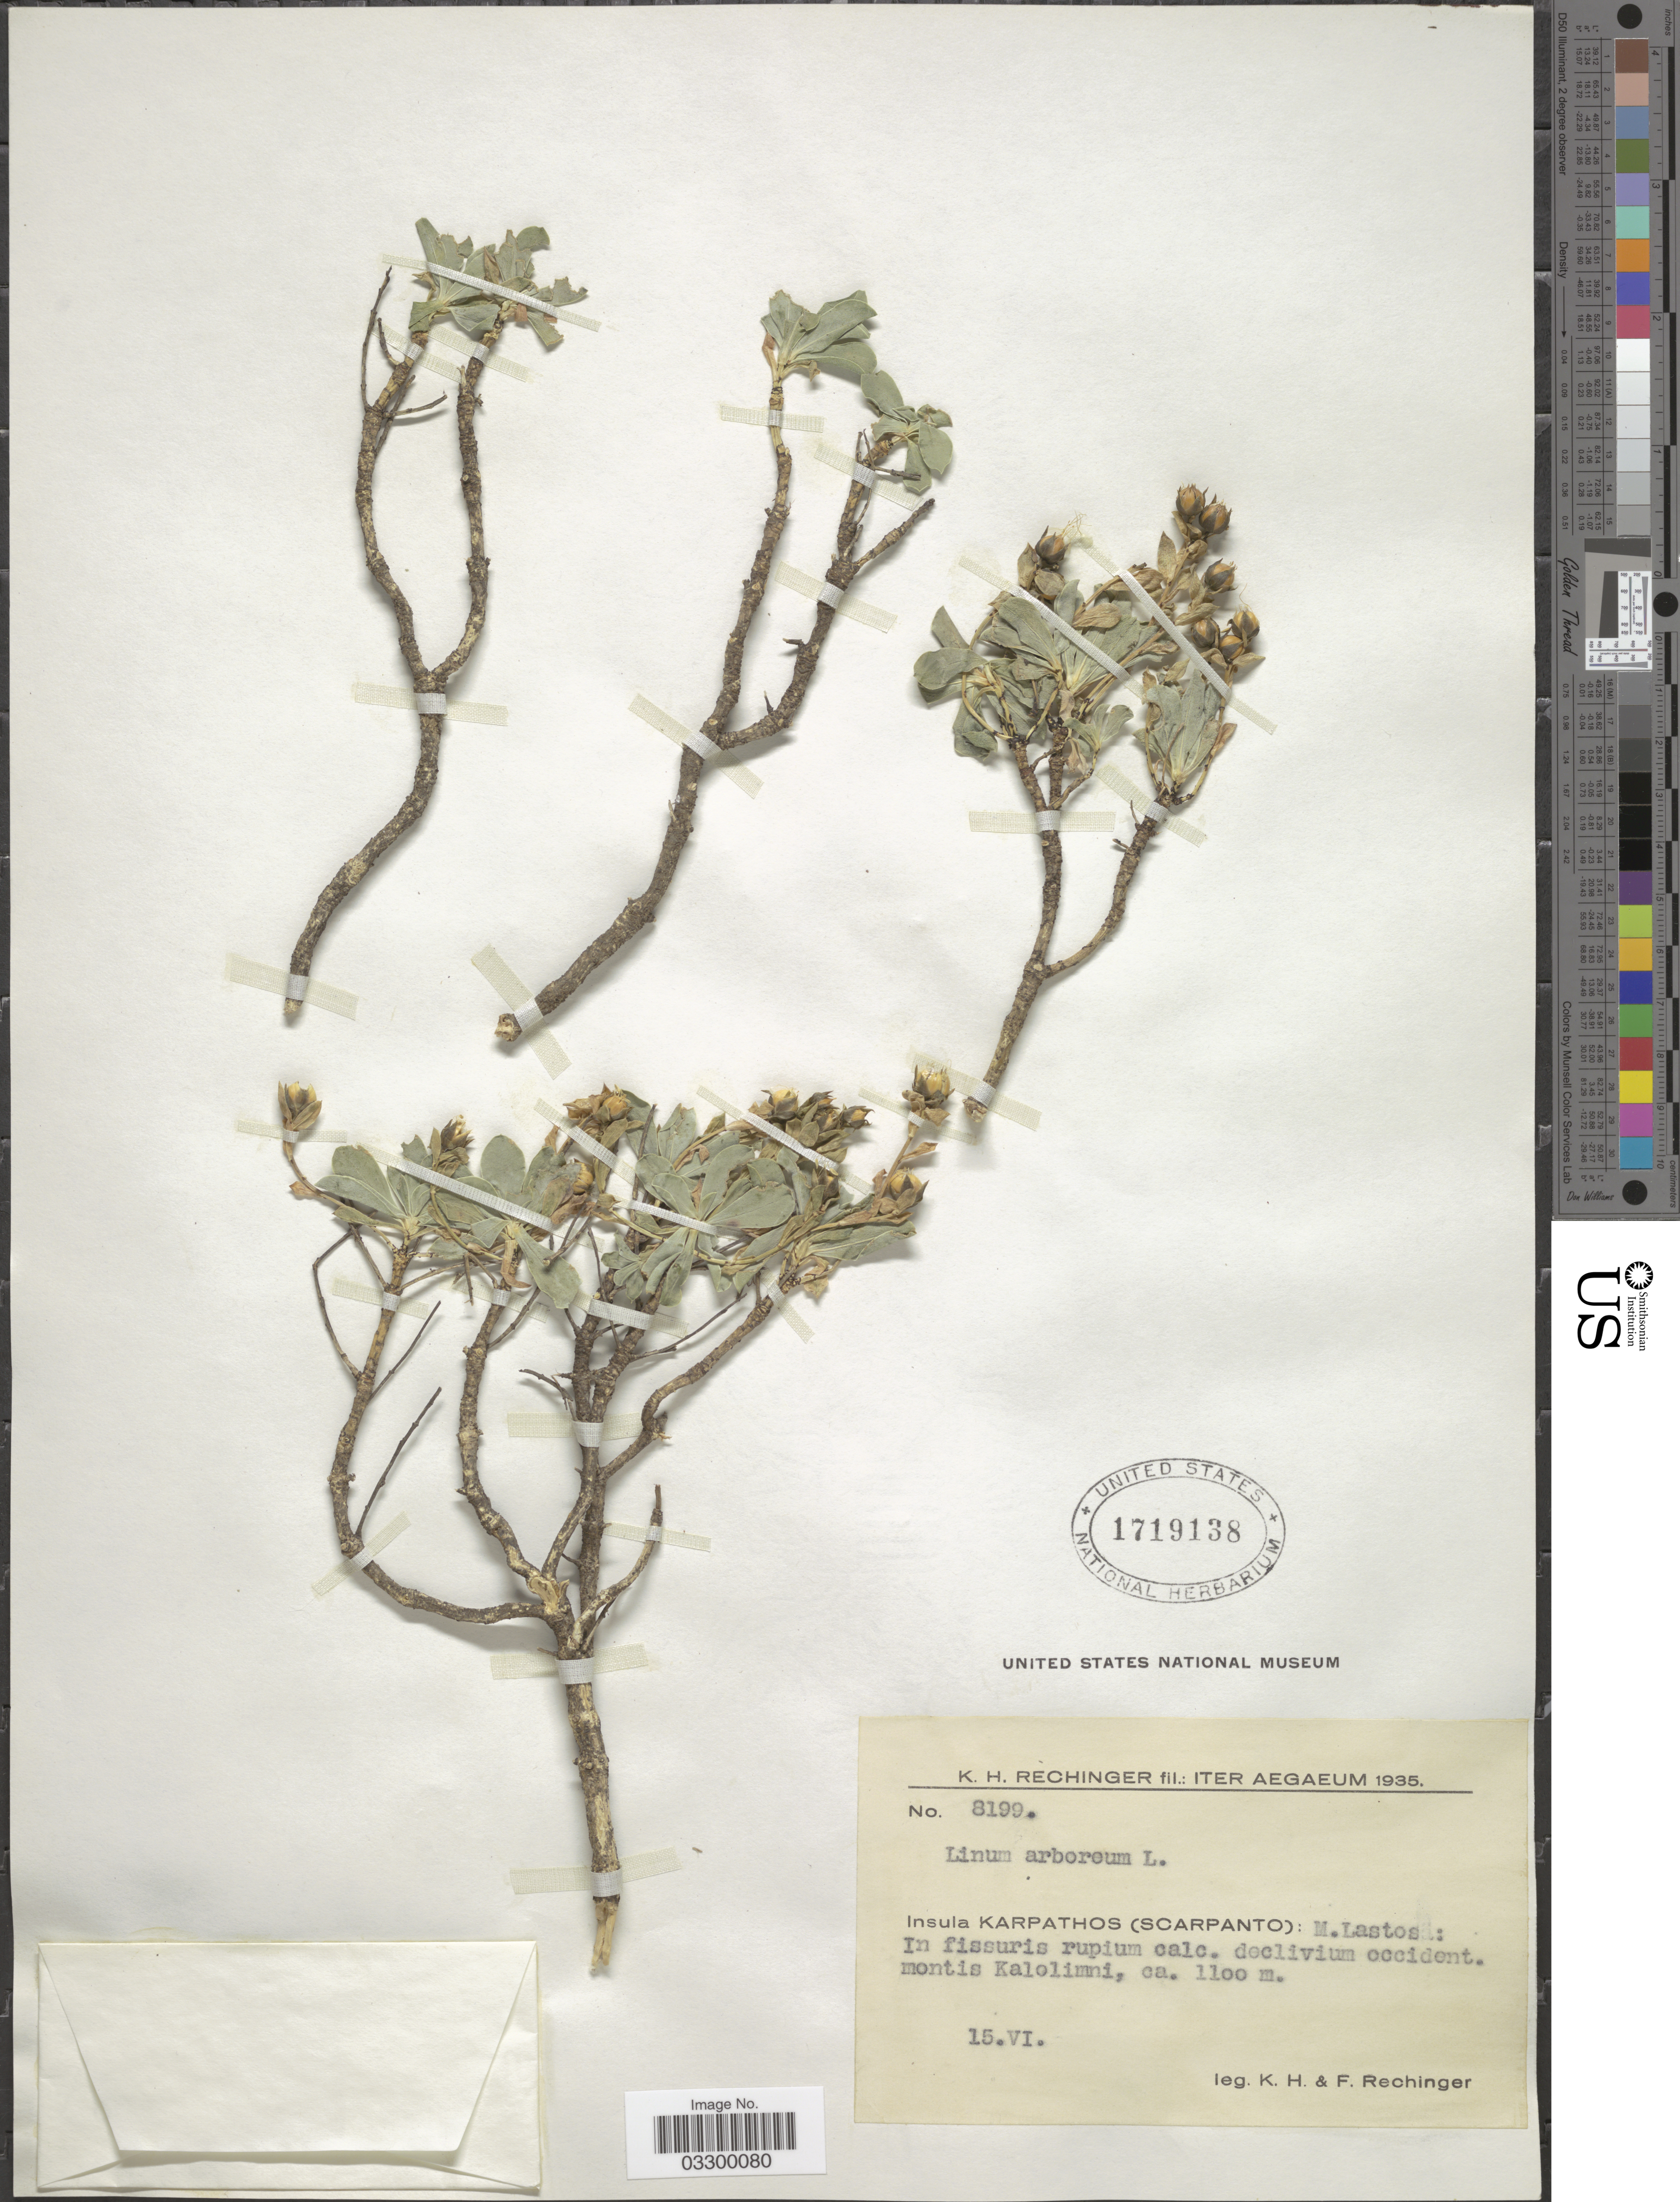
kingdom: Plantae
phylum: Tracheophyta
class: Magnoliopsida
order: Malpighiales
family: Linaceae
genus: Linum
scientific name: Linum arboreum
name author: L.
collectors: K. H. Rechinger & F. Rechinger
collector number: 8199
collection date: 1935-06-15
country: Greece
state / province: South Aegean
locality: Insula Karpathos (Scarpanto): M. Lastos: In fissuris rupium calc. declivium occident. montis Kalolimni.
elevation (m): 1100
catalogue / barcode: US 1719138